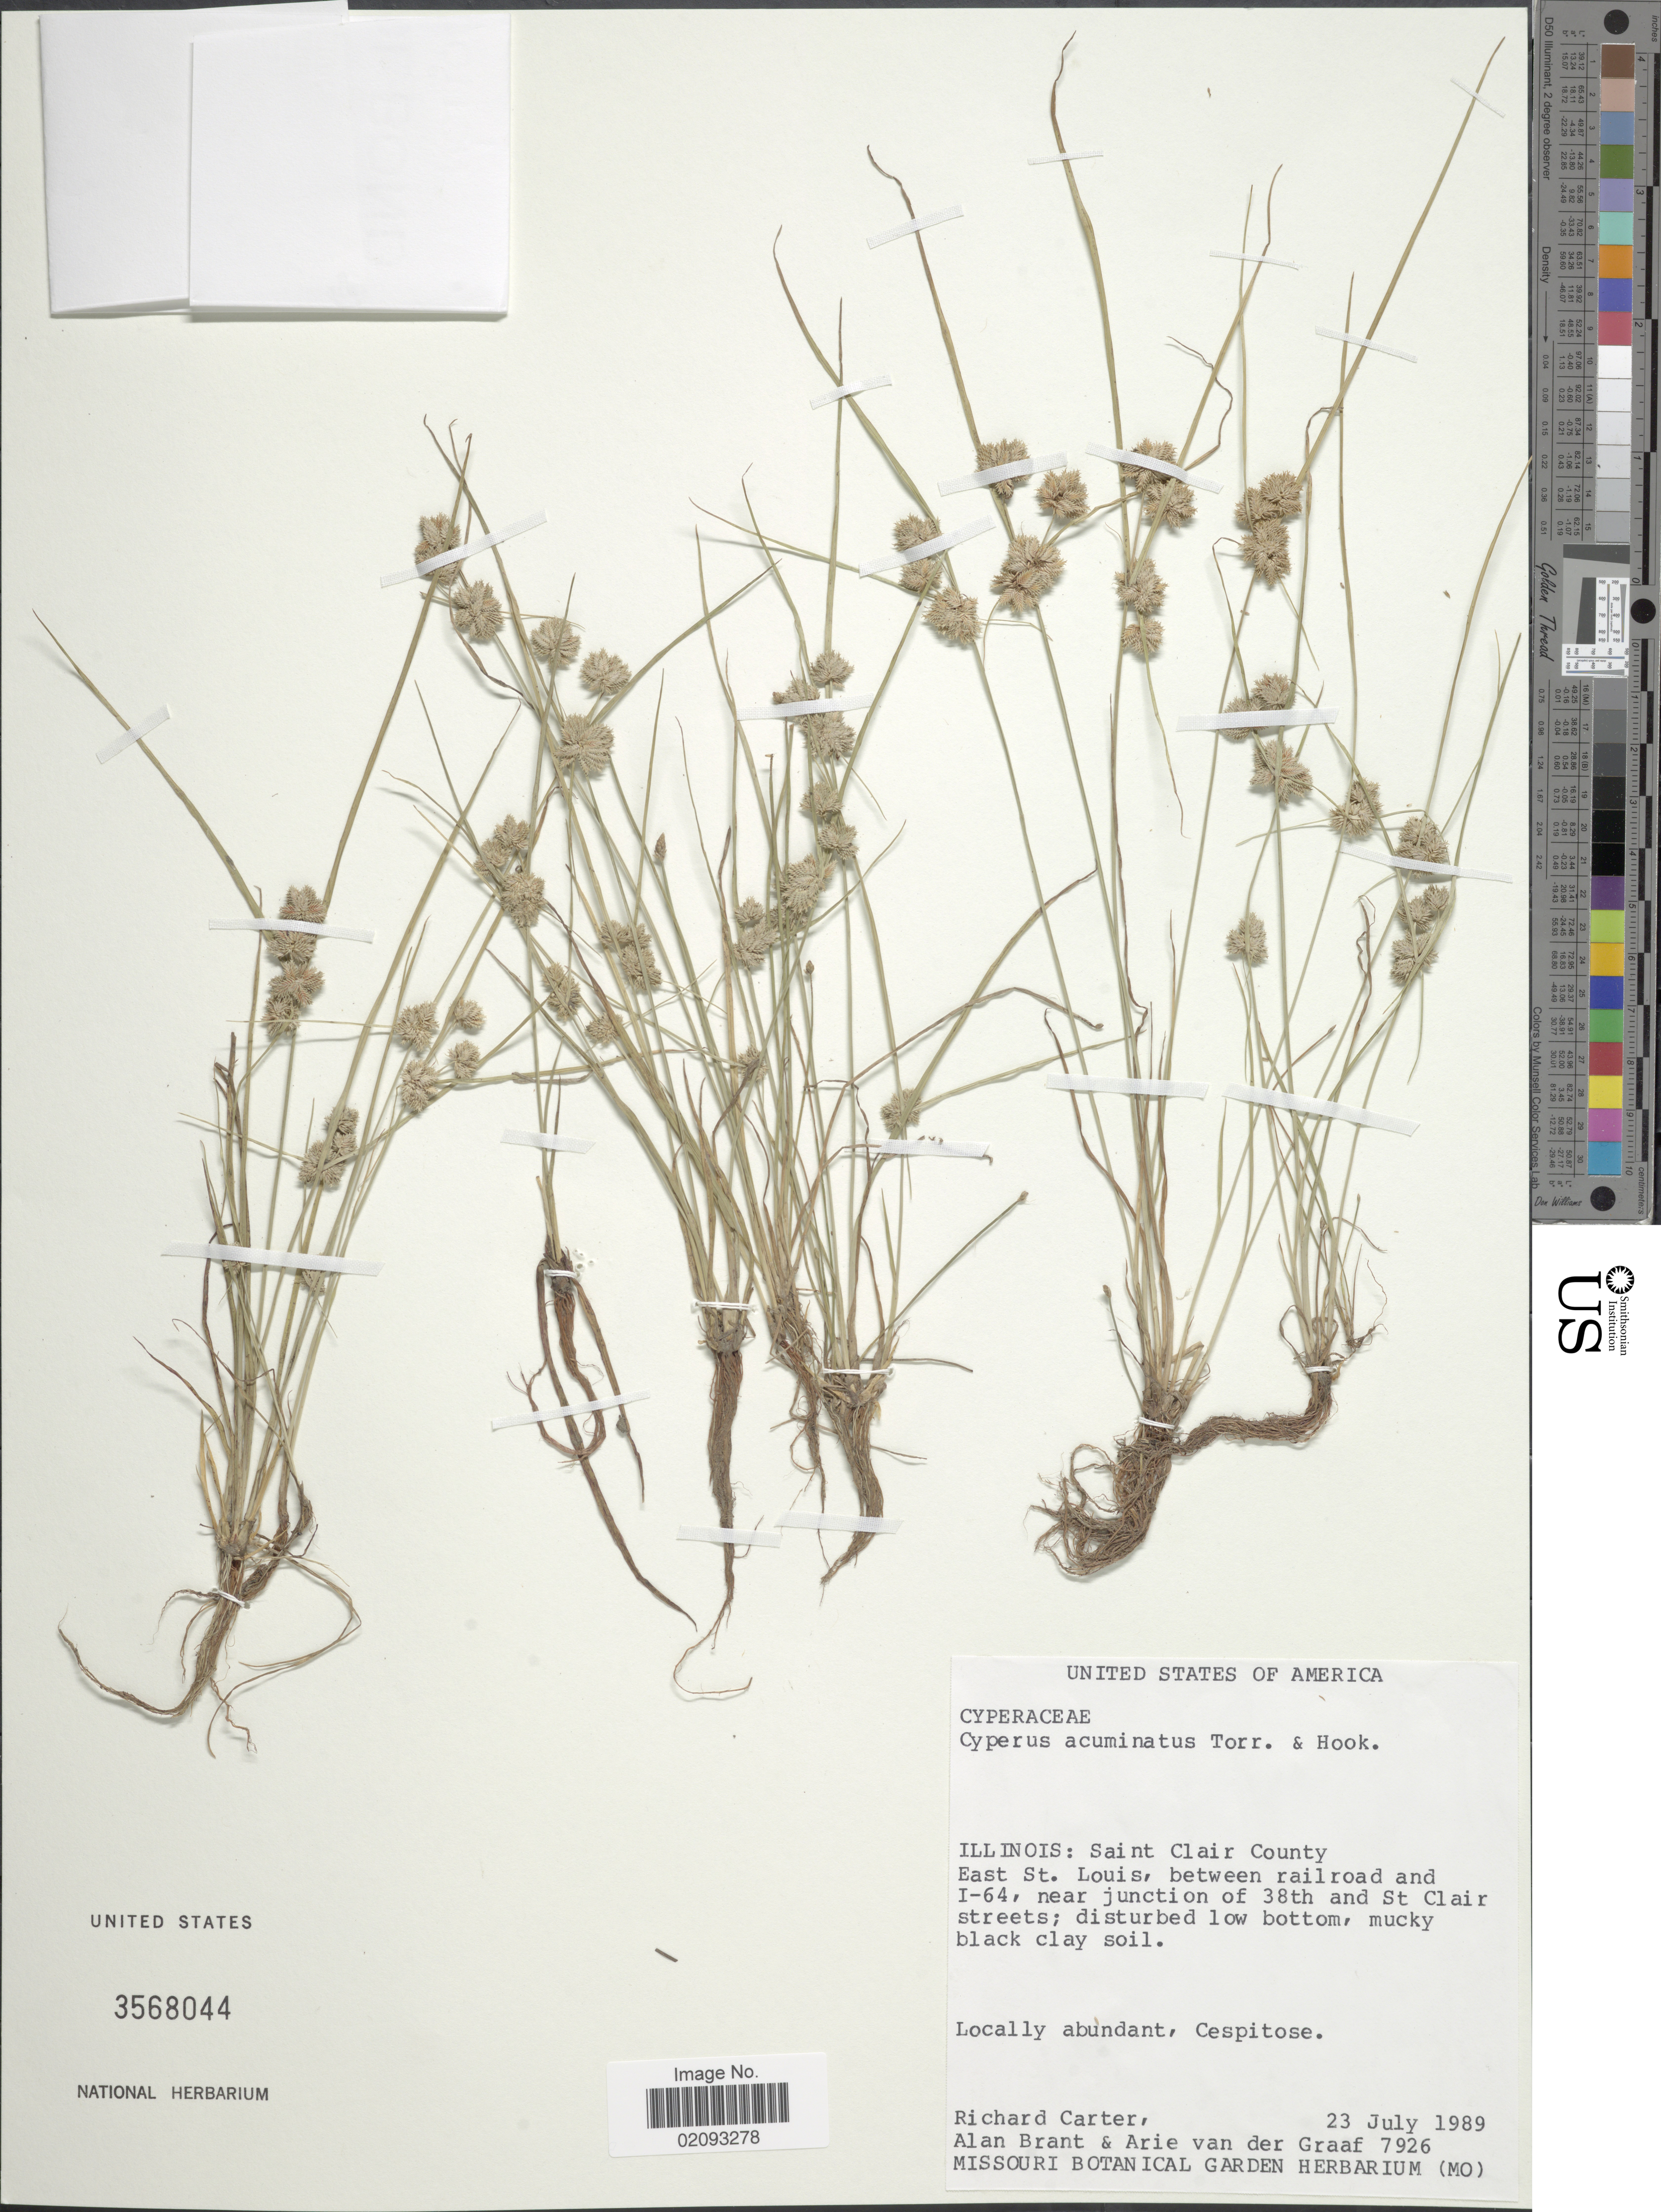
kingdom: Plantae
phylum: Tracheophyta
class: Liliopsida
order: Poales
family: Cyperaceae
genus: Cyperus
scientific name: Cyperus acuminatus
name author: Torr. & Hook.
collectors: R. Carter, A. Brant & A. Graaf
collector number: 7926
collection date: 1989-07-23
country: United States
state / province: Illinois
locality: Saint Clair County East St. Louis between railroad and I-64, near junction of 38th and St Clair streets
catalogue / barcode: US 3568044